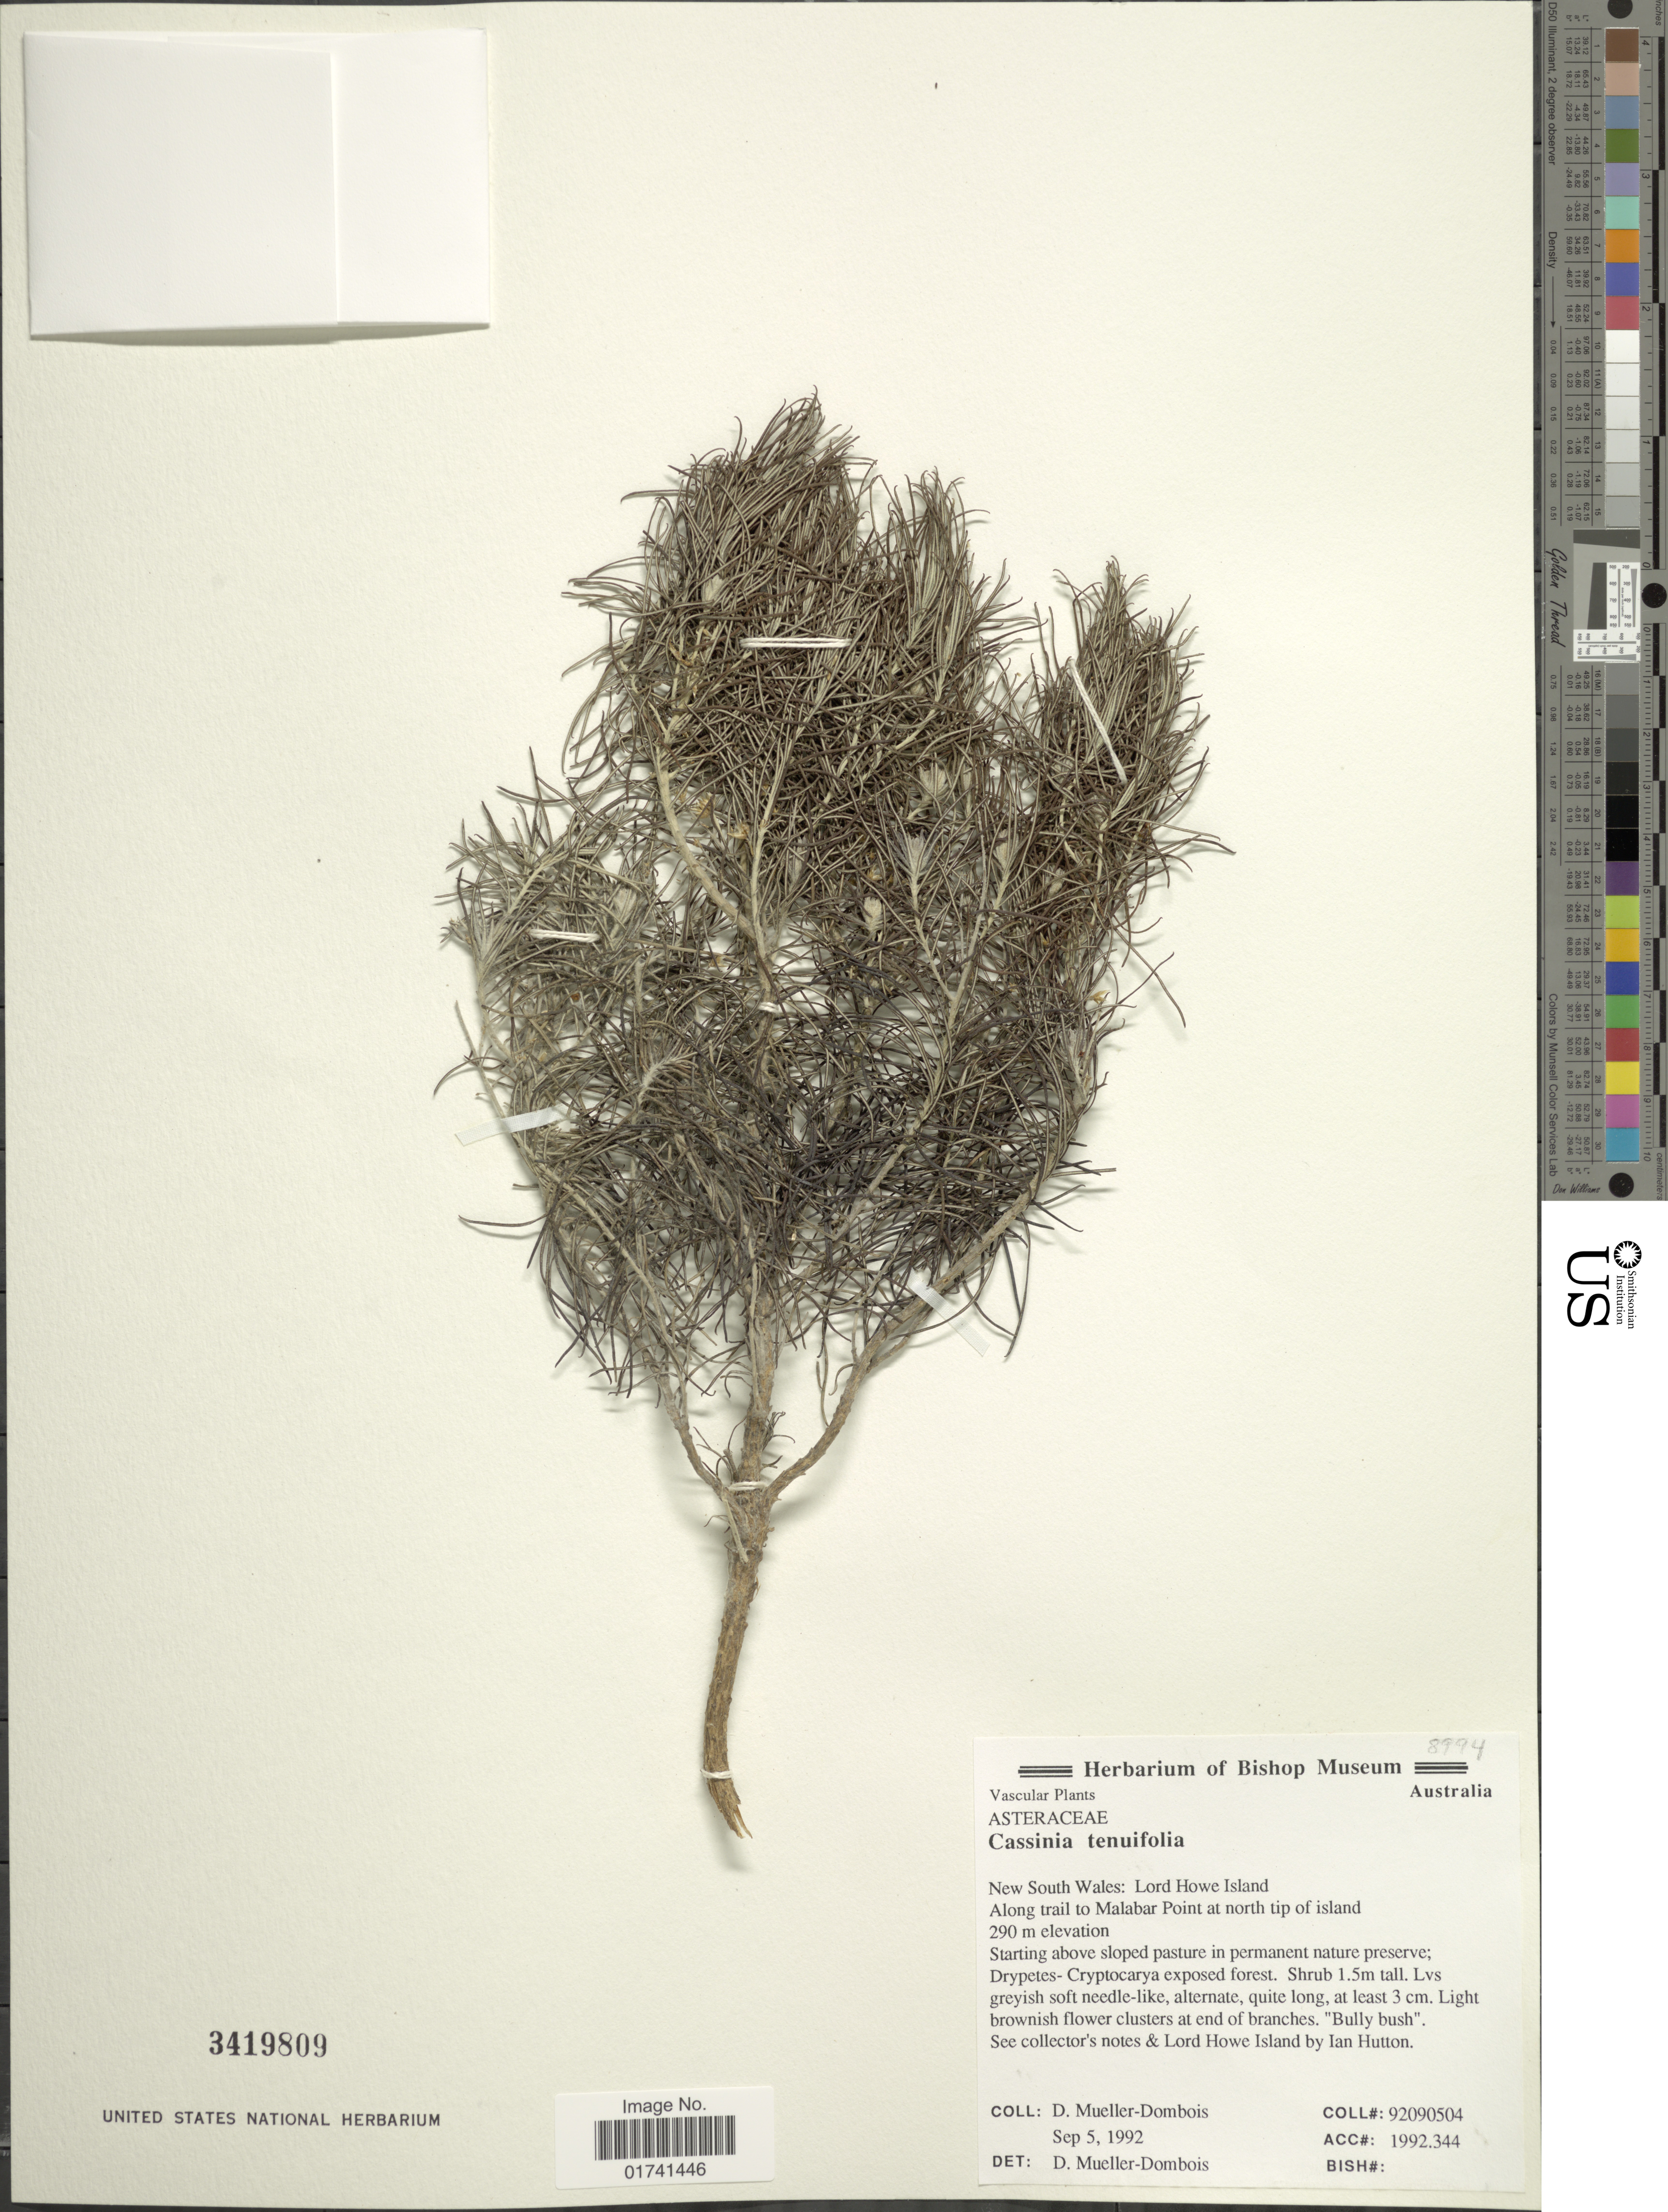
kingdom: Plantae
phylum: Tracheophyta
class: Magnoliopsida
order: Asterales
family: Asteraceae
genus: Cassinia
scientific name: Cassinia tenuifolia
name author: Benth.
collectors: D. Mueller-Dombois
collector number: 92090504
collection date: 1992-09-05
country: Australia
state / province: New South Wales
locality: Lord Howe Island, along trail to Malabar Point at north tip of island.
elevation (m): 290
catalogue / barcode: US 3419809